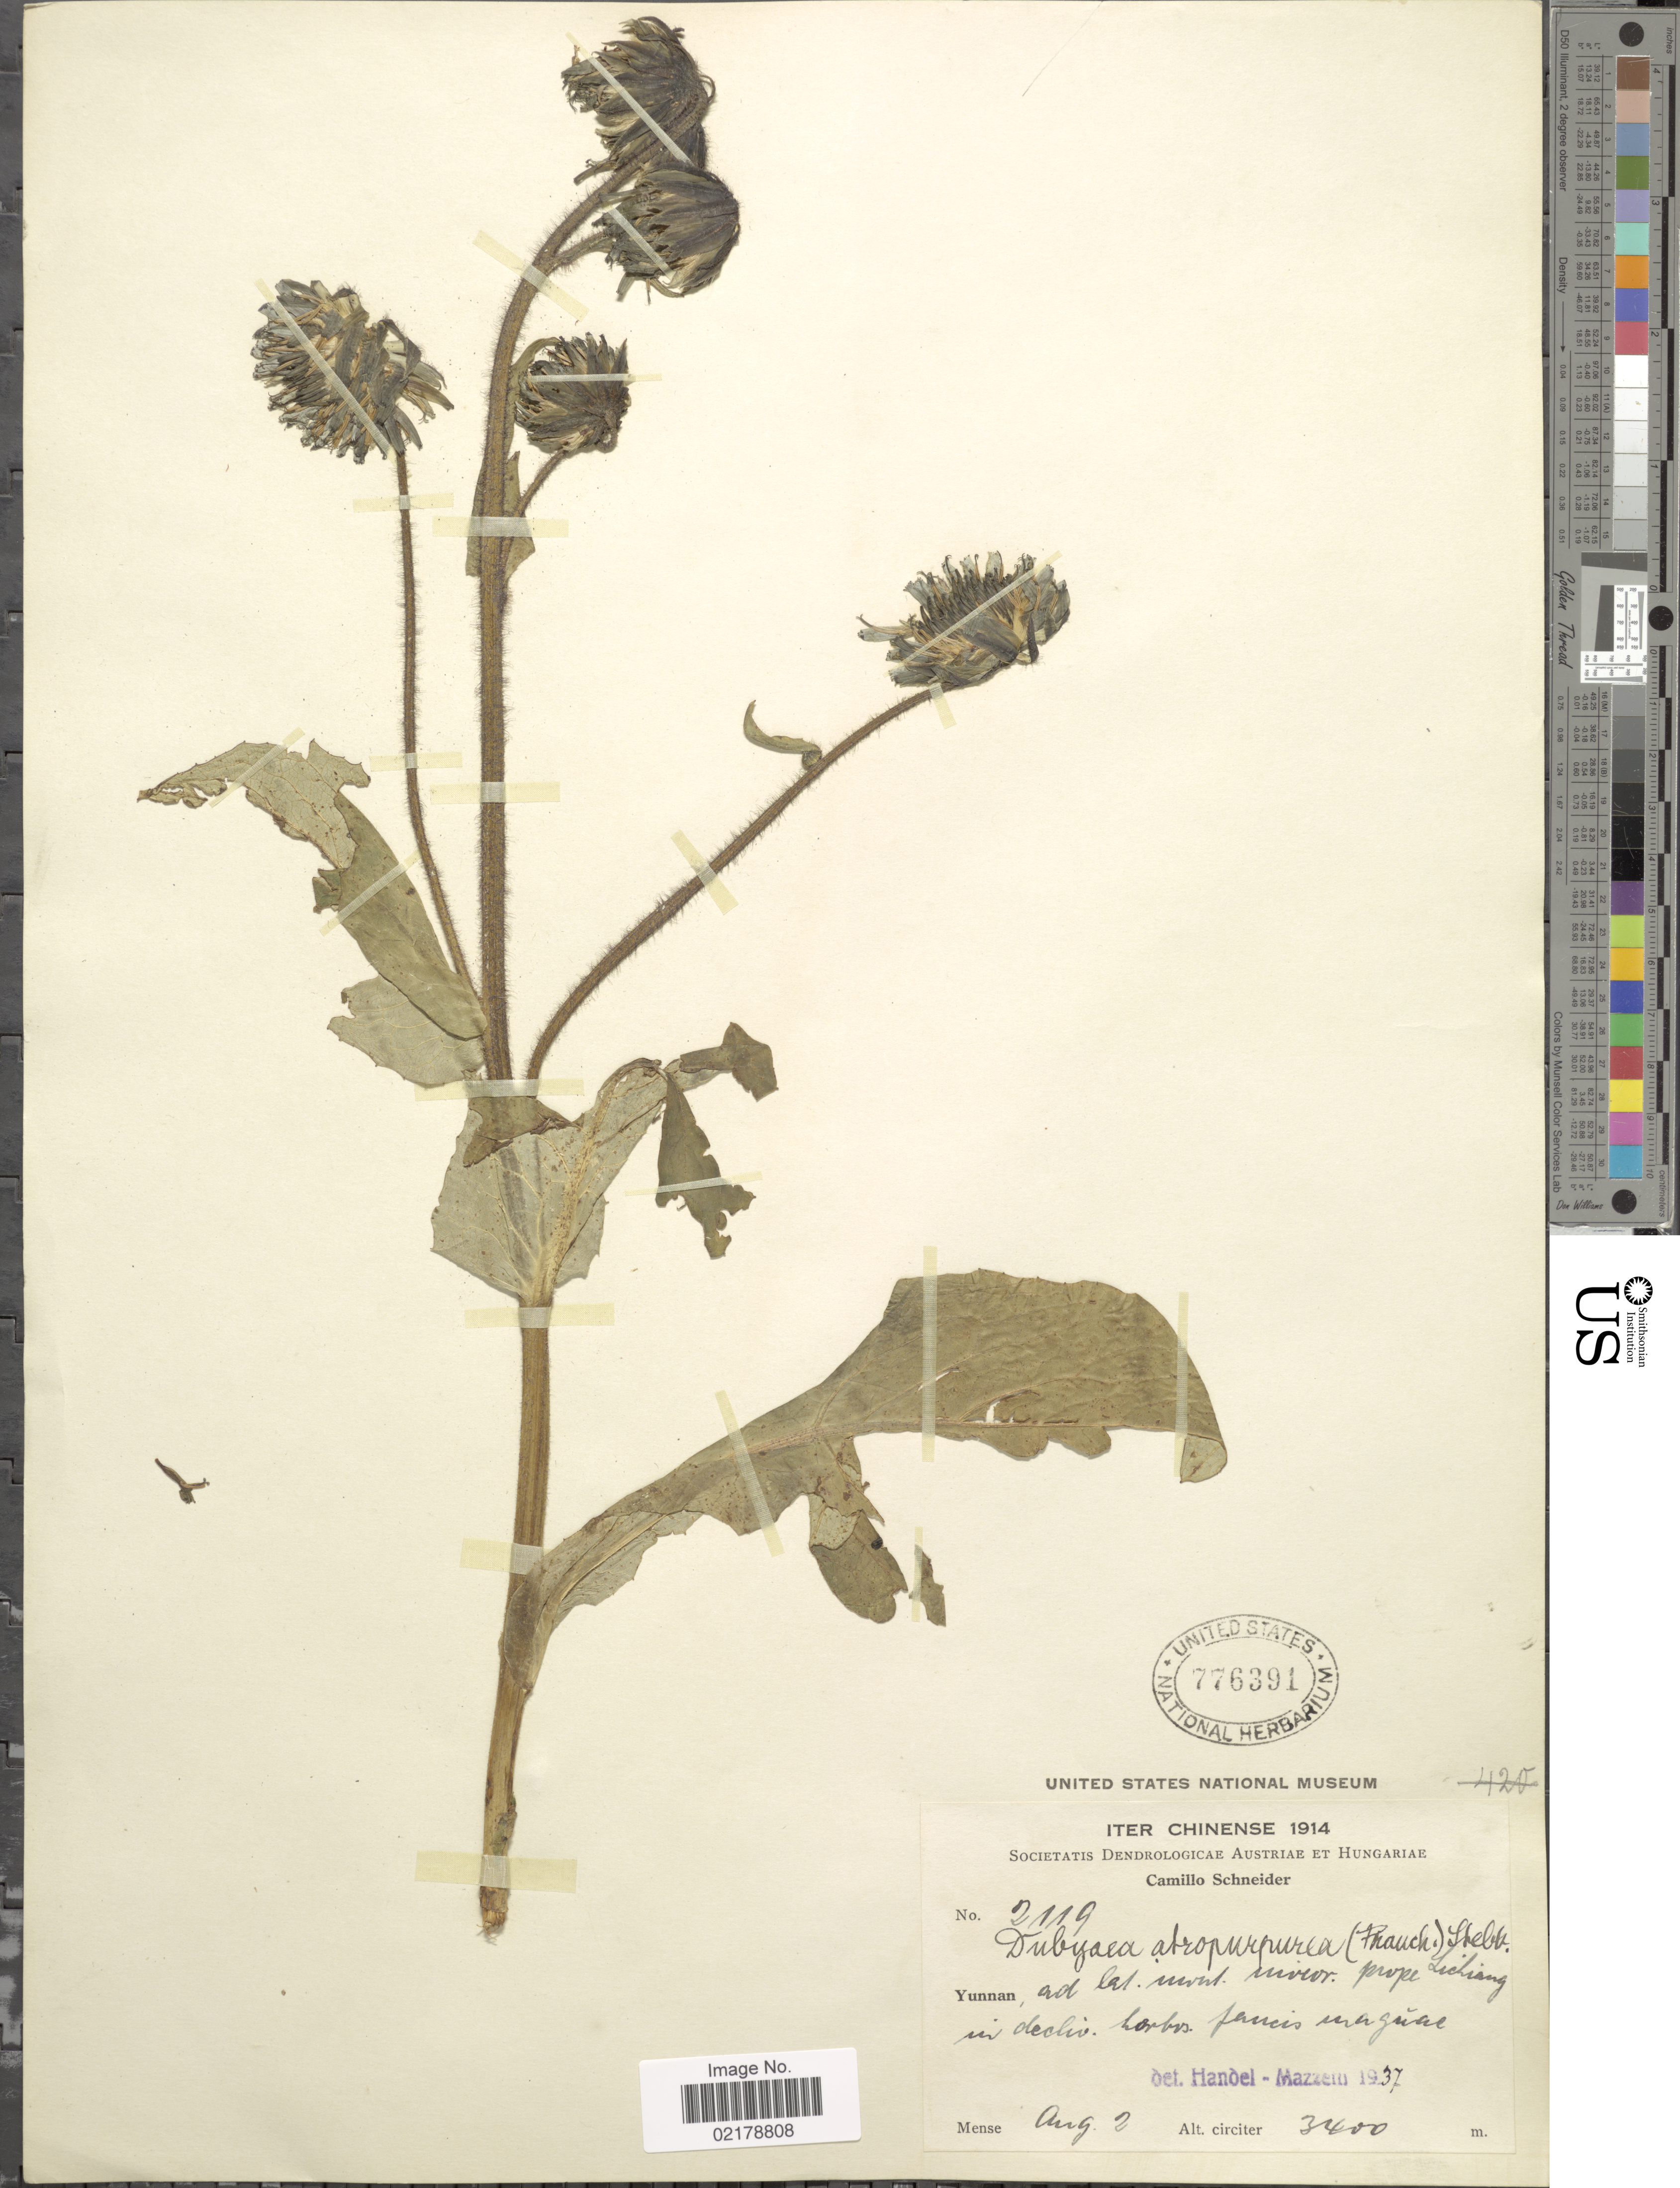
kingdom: Plantae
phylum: Tracheophyta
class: Magnoliopsida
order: Asterales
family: Asteraceae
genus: Dubyaea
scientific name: Dubyaea atropurpurea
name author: (Franch.) Stebbins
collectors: C. K. Schneider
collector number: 420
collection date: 1914-08-02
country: China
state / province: Yunnan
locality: Yunnan, ad lat. mont, univeor. prope Lichiang in decliv. horbos. pancis [illegible text].[interpreted]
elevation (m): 3400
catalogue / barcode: US 776391